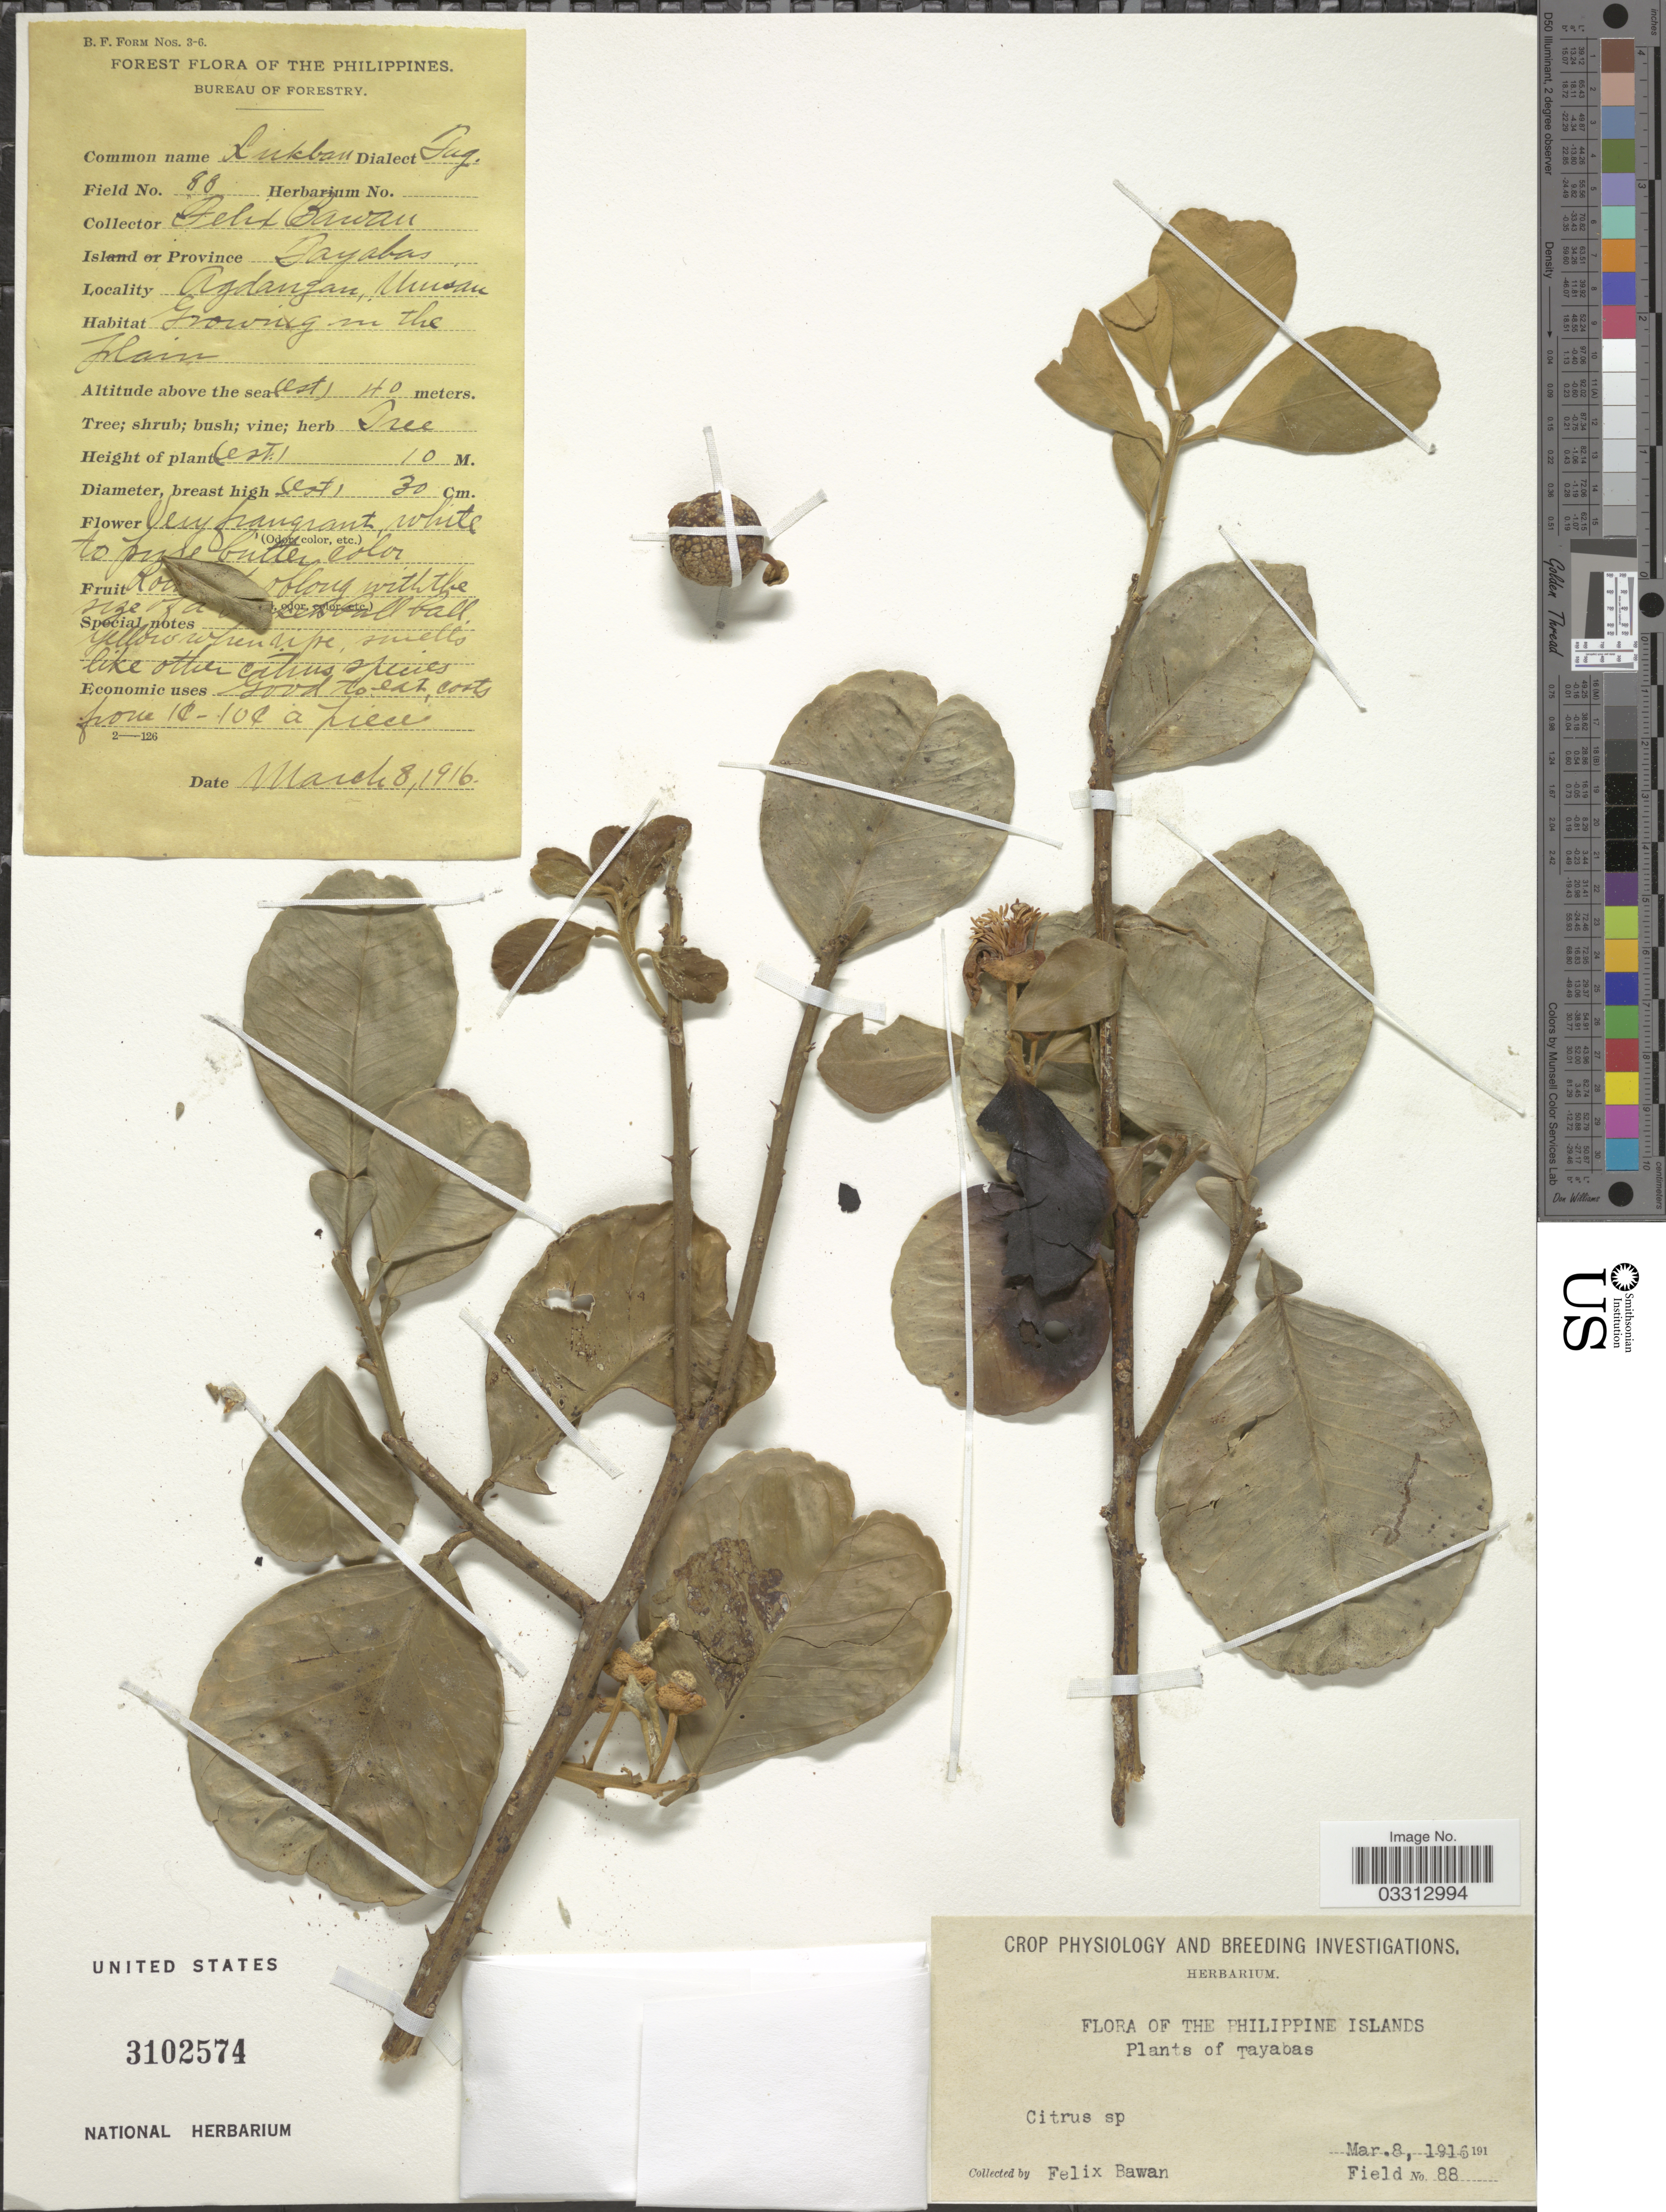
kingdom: Plantae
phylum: Tracheophyta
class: Magnoliopsida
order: Sapindales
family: Rutaceae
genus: Citrus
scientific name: Citrus sp.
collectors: F. Bawan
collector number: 88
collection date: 1916-03-08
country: Philippines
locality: Province Tayabas. Agdangan, Unisan.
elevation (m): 40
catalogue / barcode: US 3102574